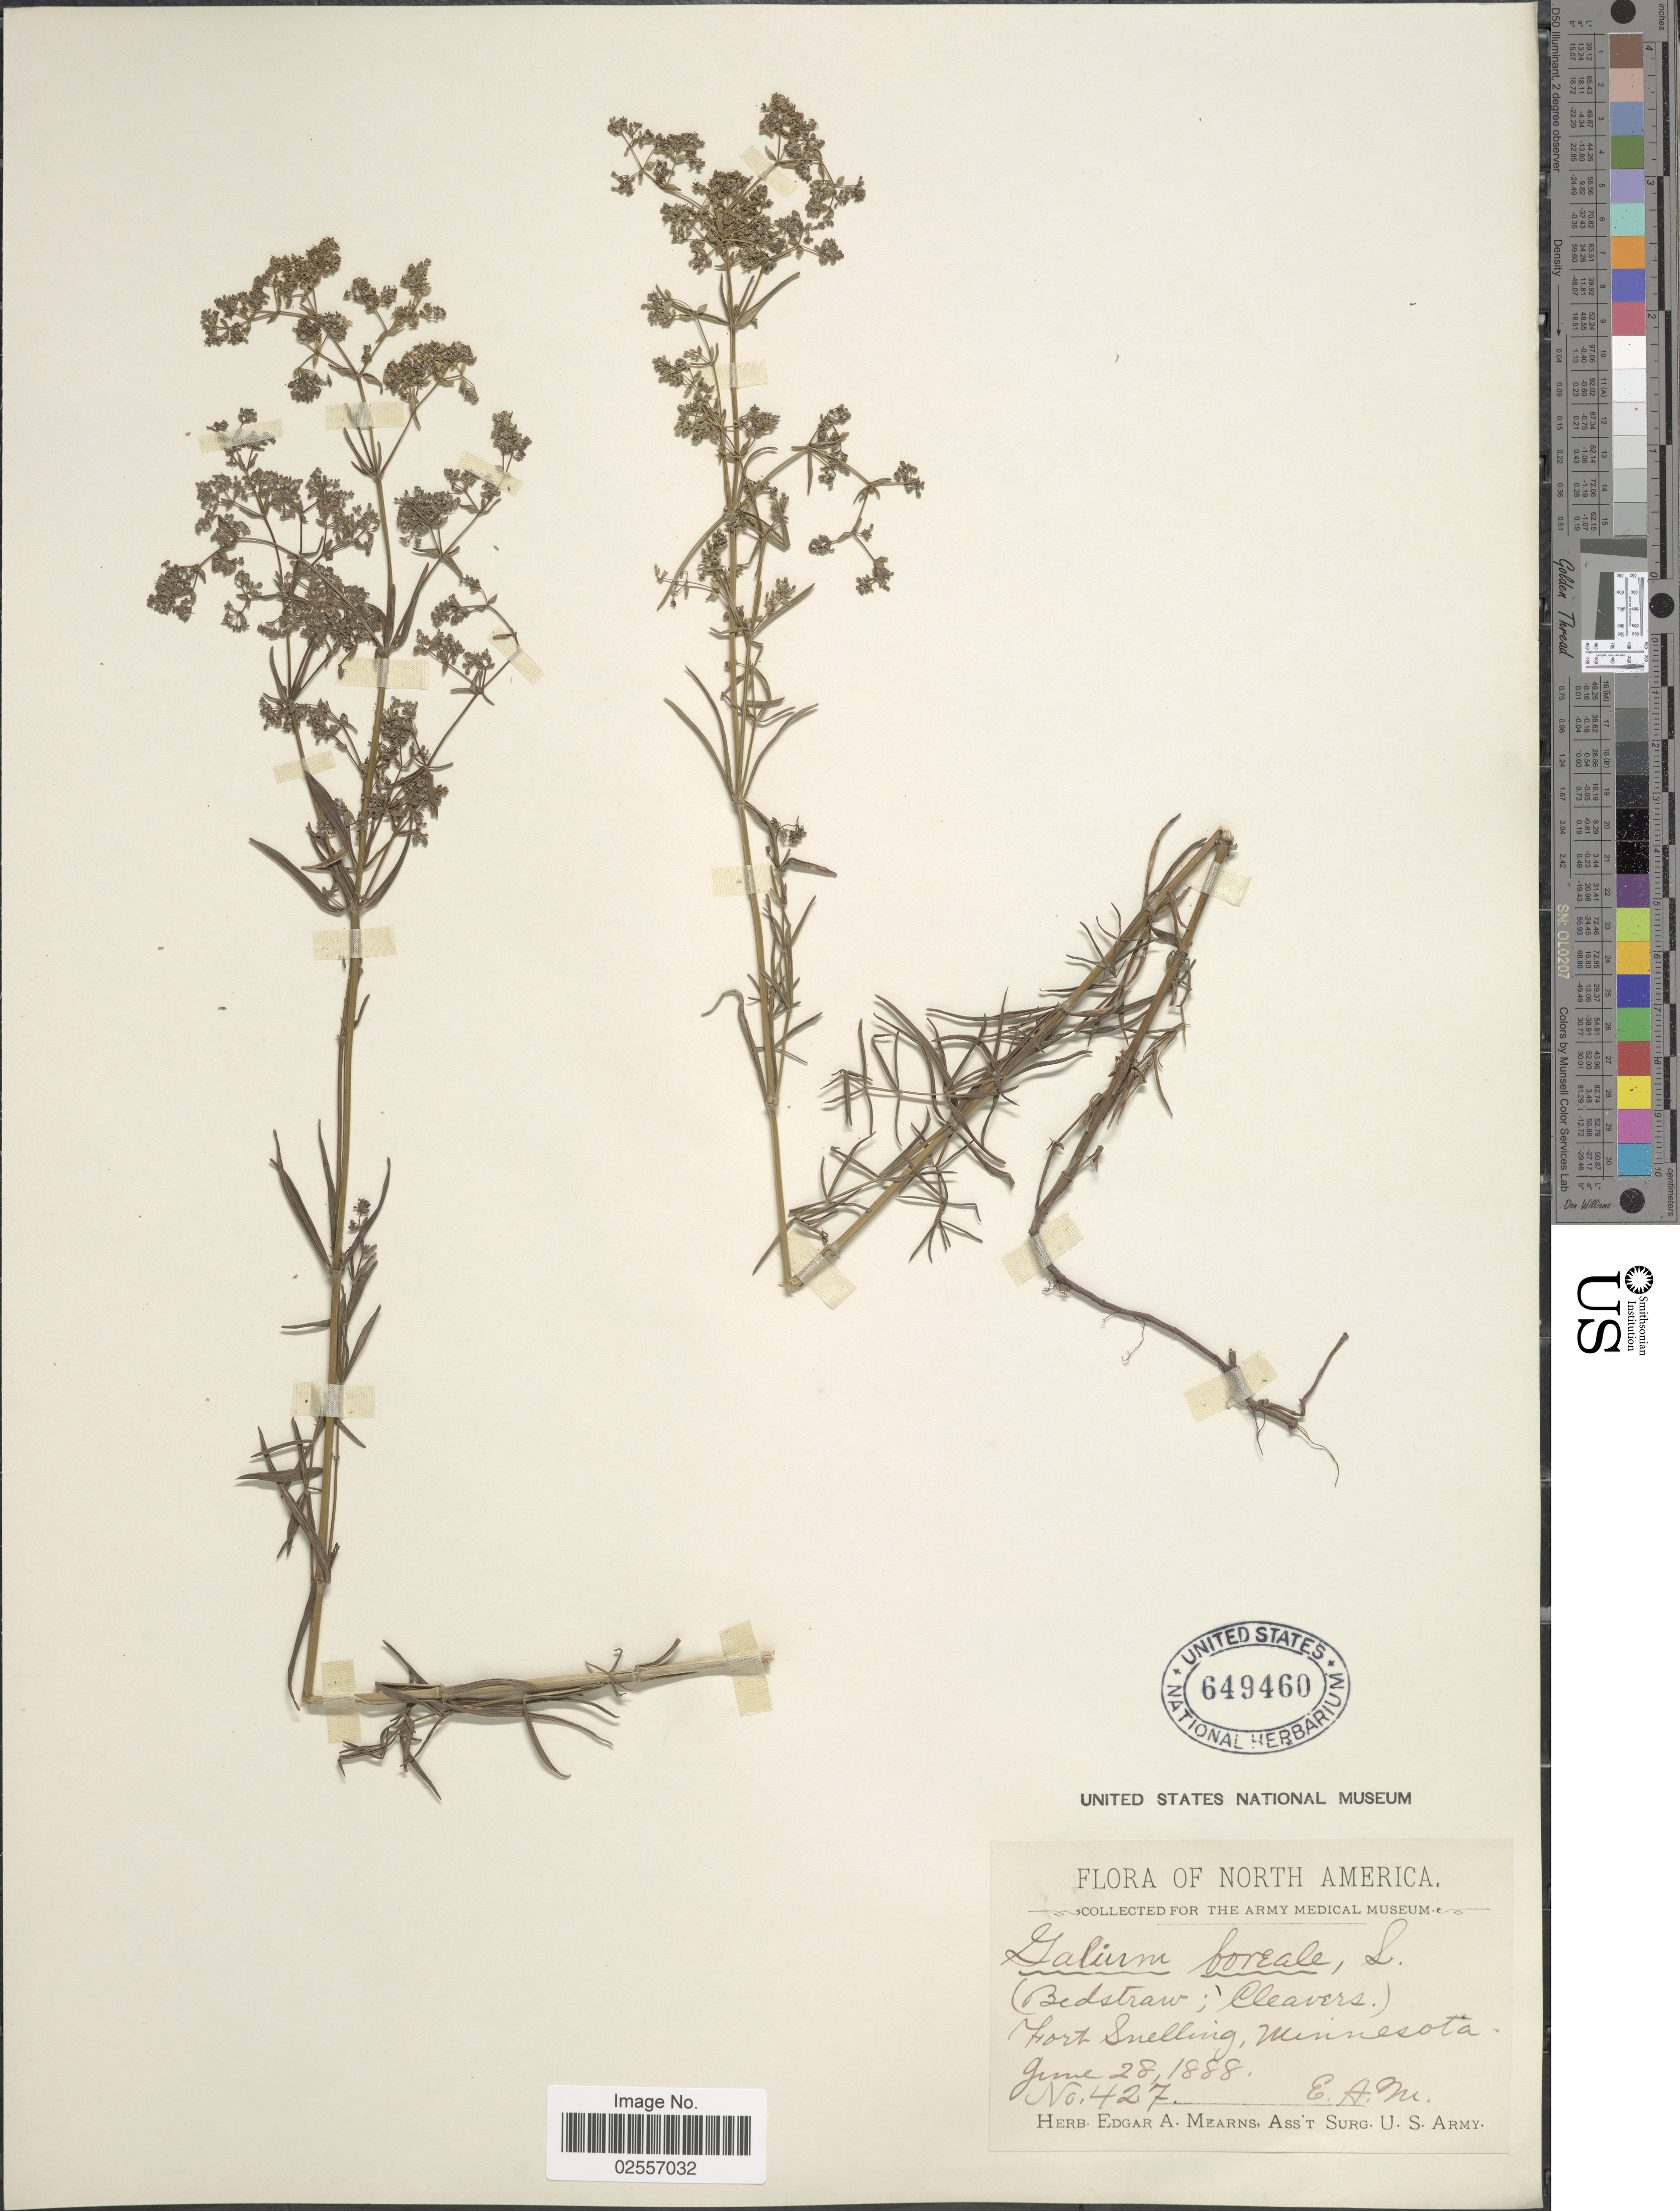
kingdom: Plantae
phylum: Tracheophyta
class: Magnoliopsida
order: Gentianales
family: Rubiaceae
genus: Galium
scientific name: Galium boreale L.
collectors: E. A. Mearns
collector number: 427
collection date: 1888-06-28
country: United States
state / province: Minnesota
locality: Fort Snelling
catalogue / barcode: US 649460